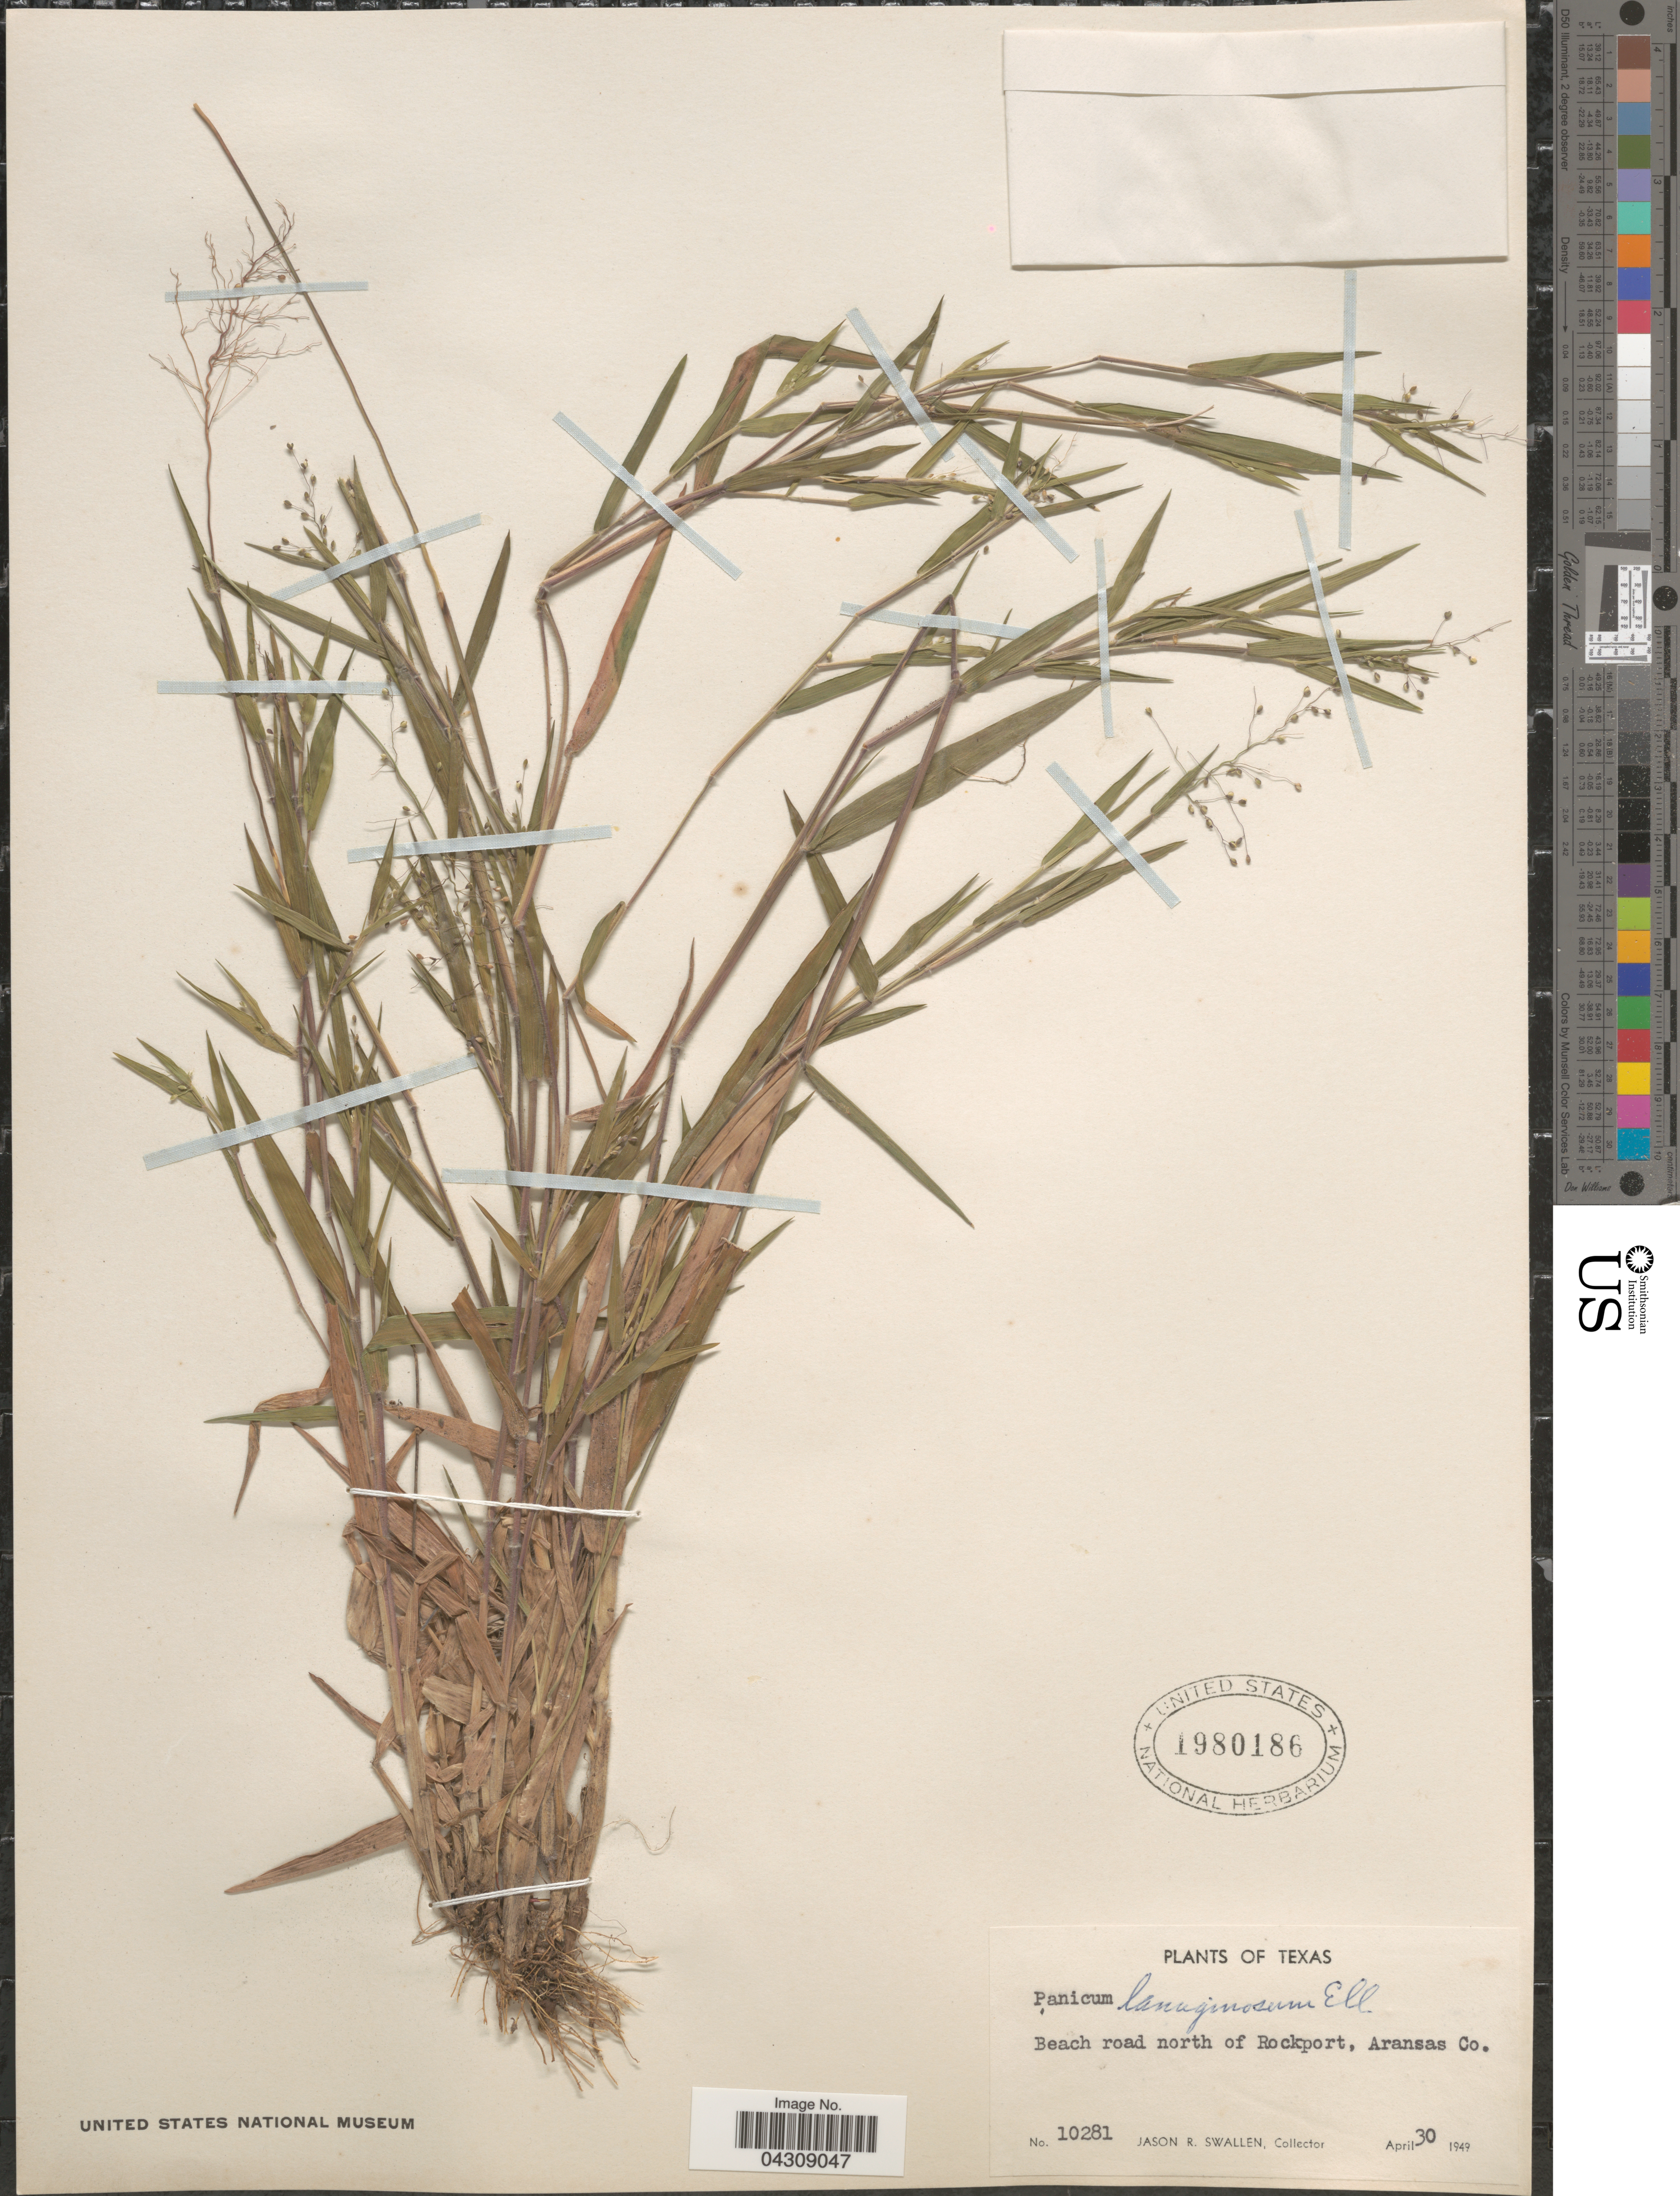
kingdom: Plantae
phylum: Tracheophyta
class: Liliopsida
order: Poales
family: Poaceae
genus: Dichanthelium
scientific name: Dichanthelium acuminatum var. acuminatum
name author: (Sw.) Gould & C.A. Clark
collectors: J. R. Swallen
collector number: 10281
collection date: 1949-04-30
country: United States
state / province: Texas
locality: Beach road north of Rockport, Aransas Co.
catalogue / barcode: US 1980186